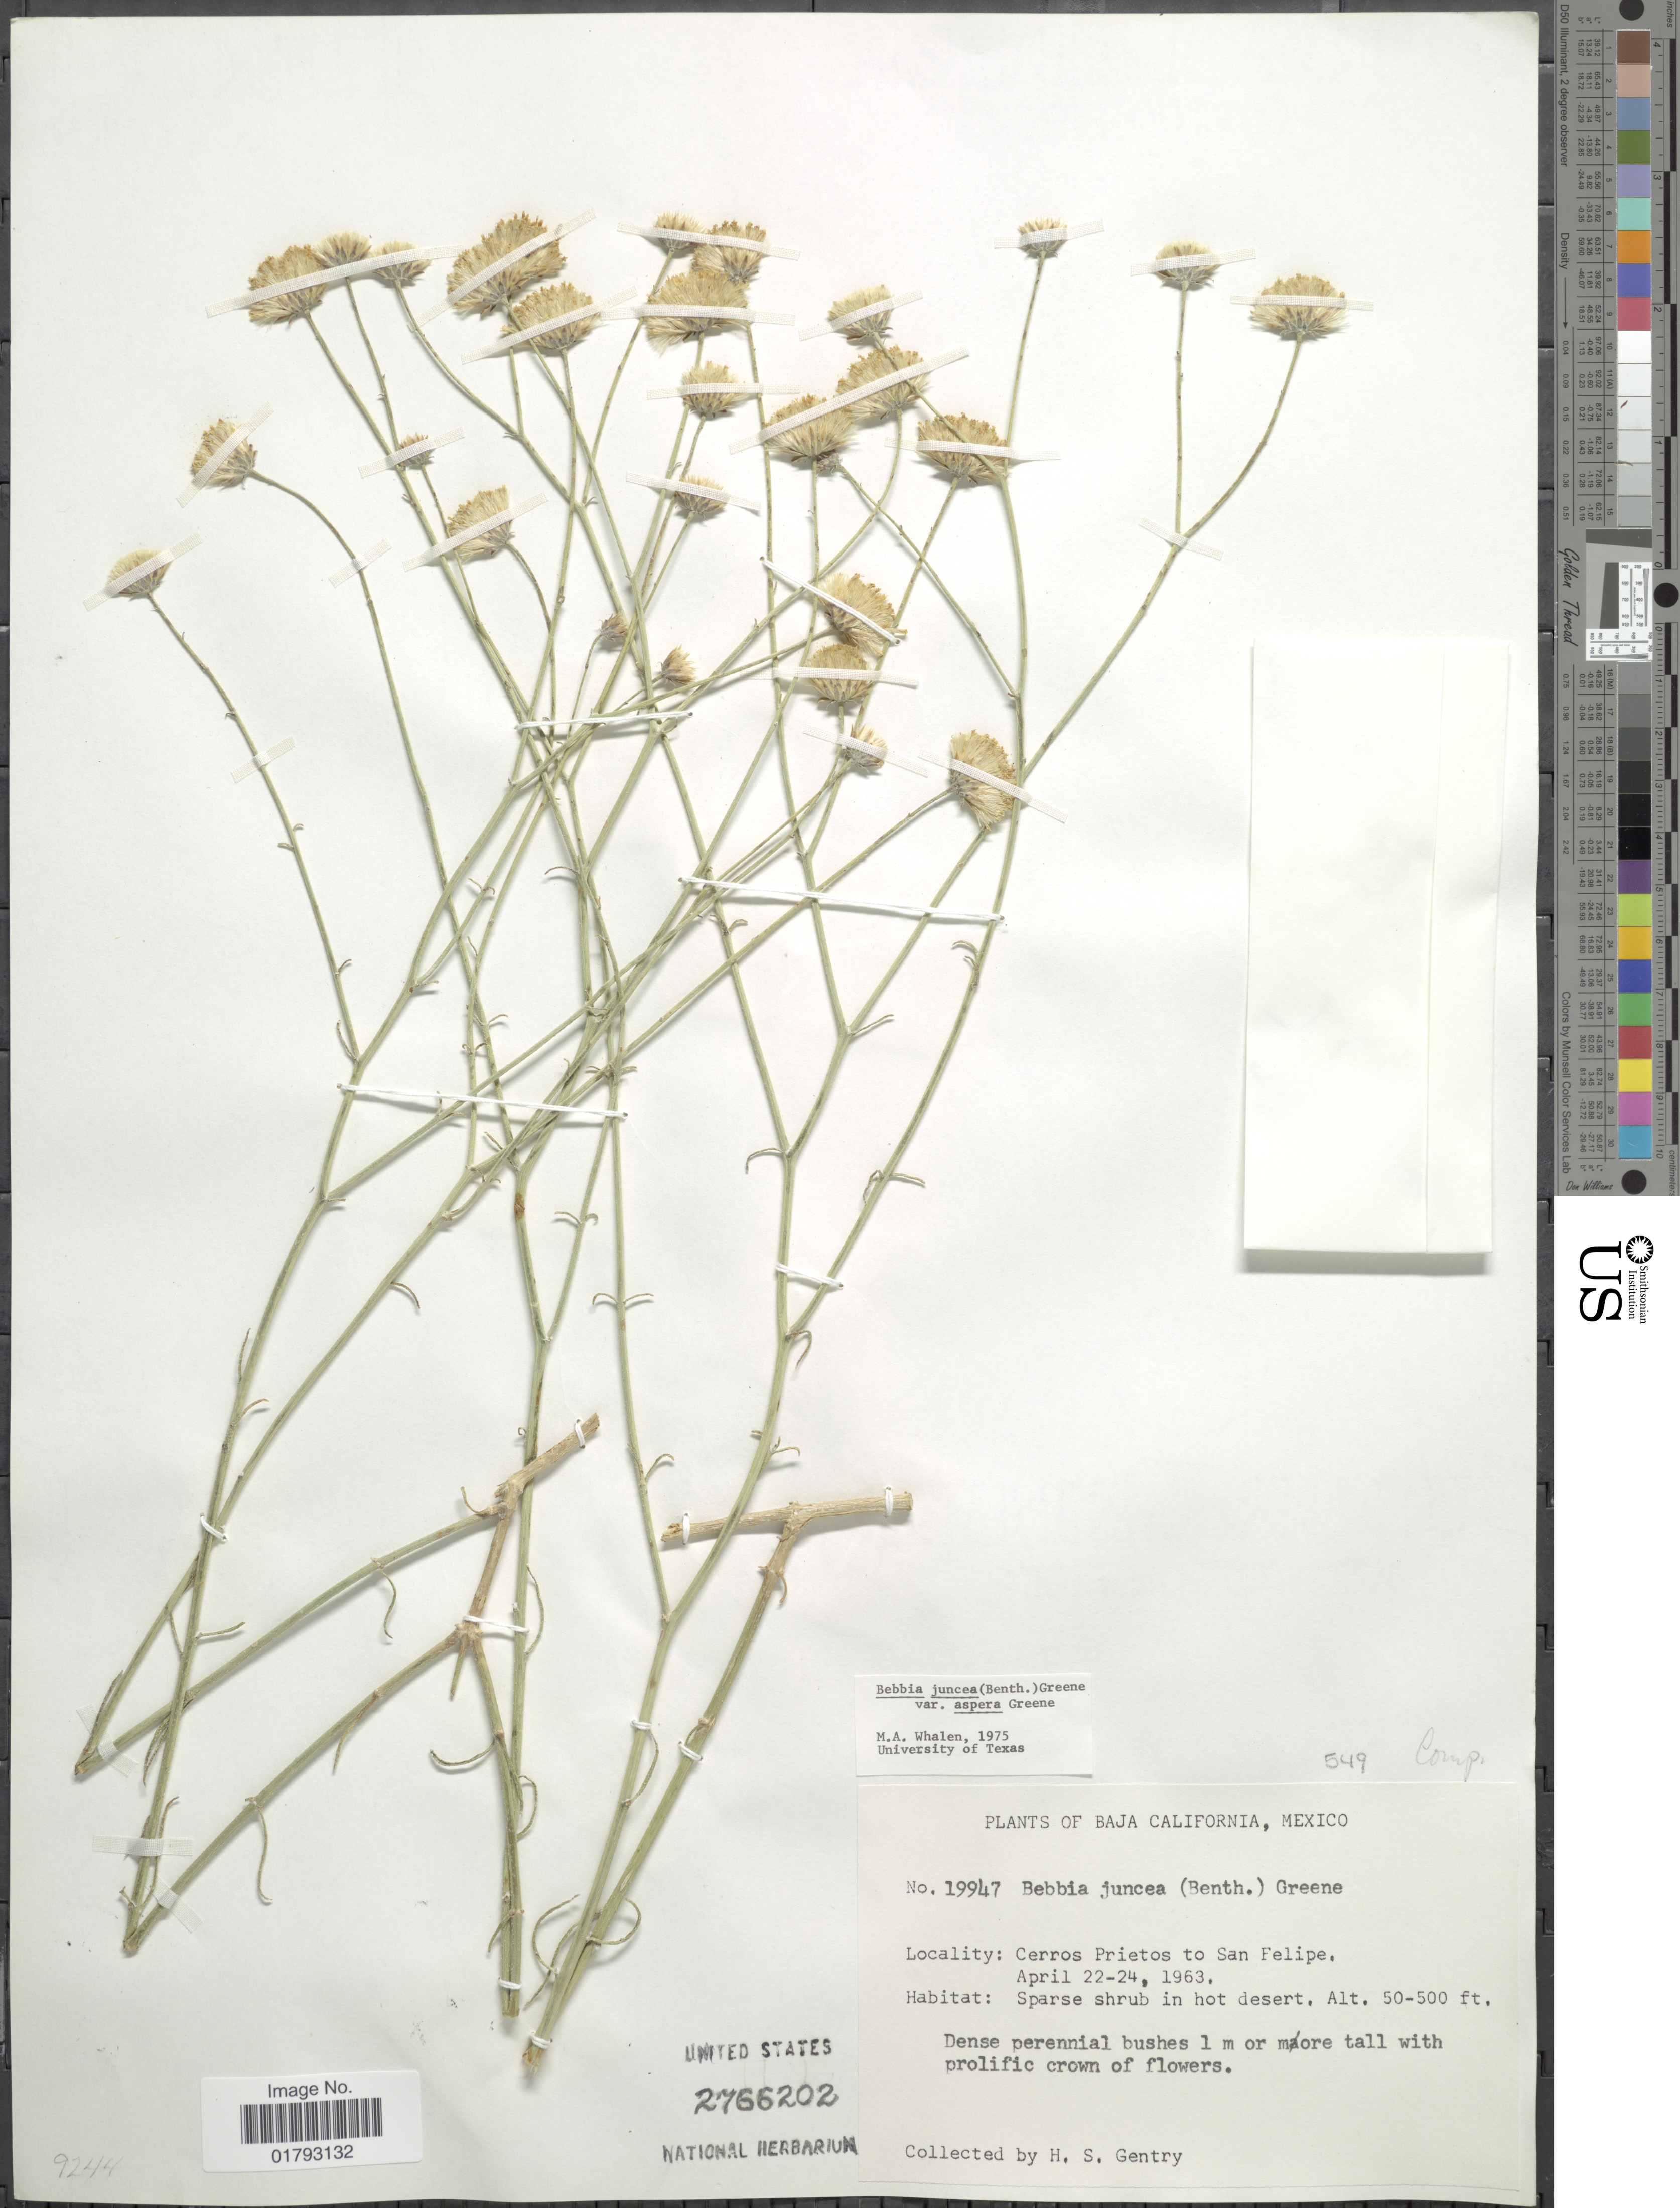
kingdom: Plantae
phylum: Tracheophyta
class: Magnoliopsida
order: Asterales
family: Asteraceae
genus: Bebbia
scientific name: Bebbia juncea var. aspera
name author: Greene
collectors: H. S. Gentry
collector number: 19947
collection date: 1963-04-22/1963-04-24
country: Mexico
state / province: Baja California Sur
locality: Baja California, Mexico. Cerros Prietos to San Felipe.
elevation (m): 15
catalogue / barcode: US 2766202